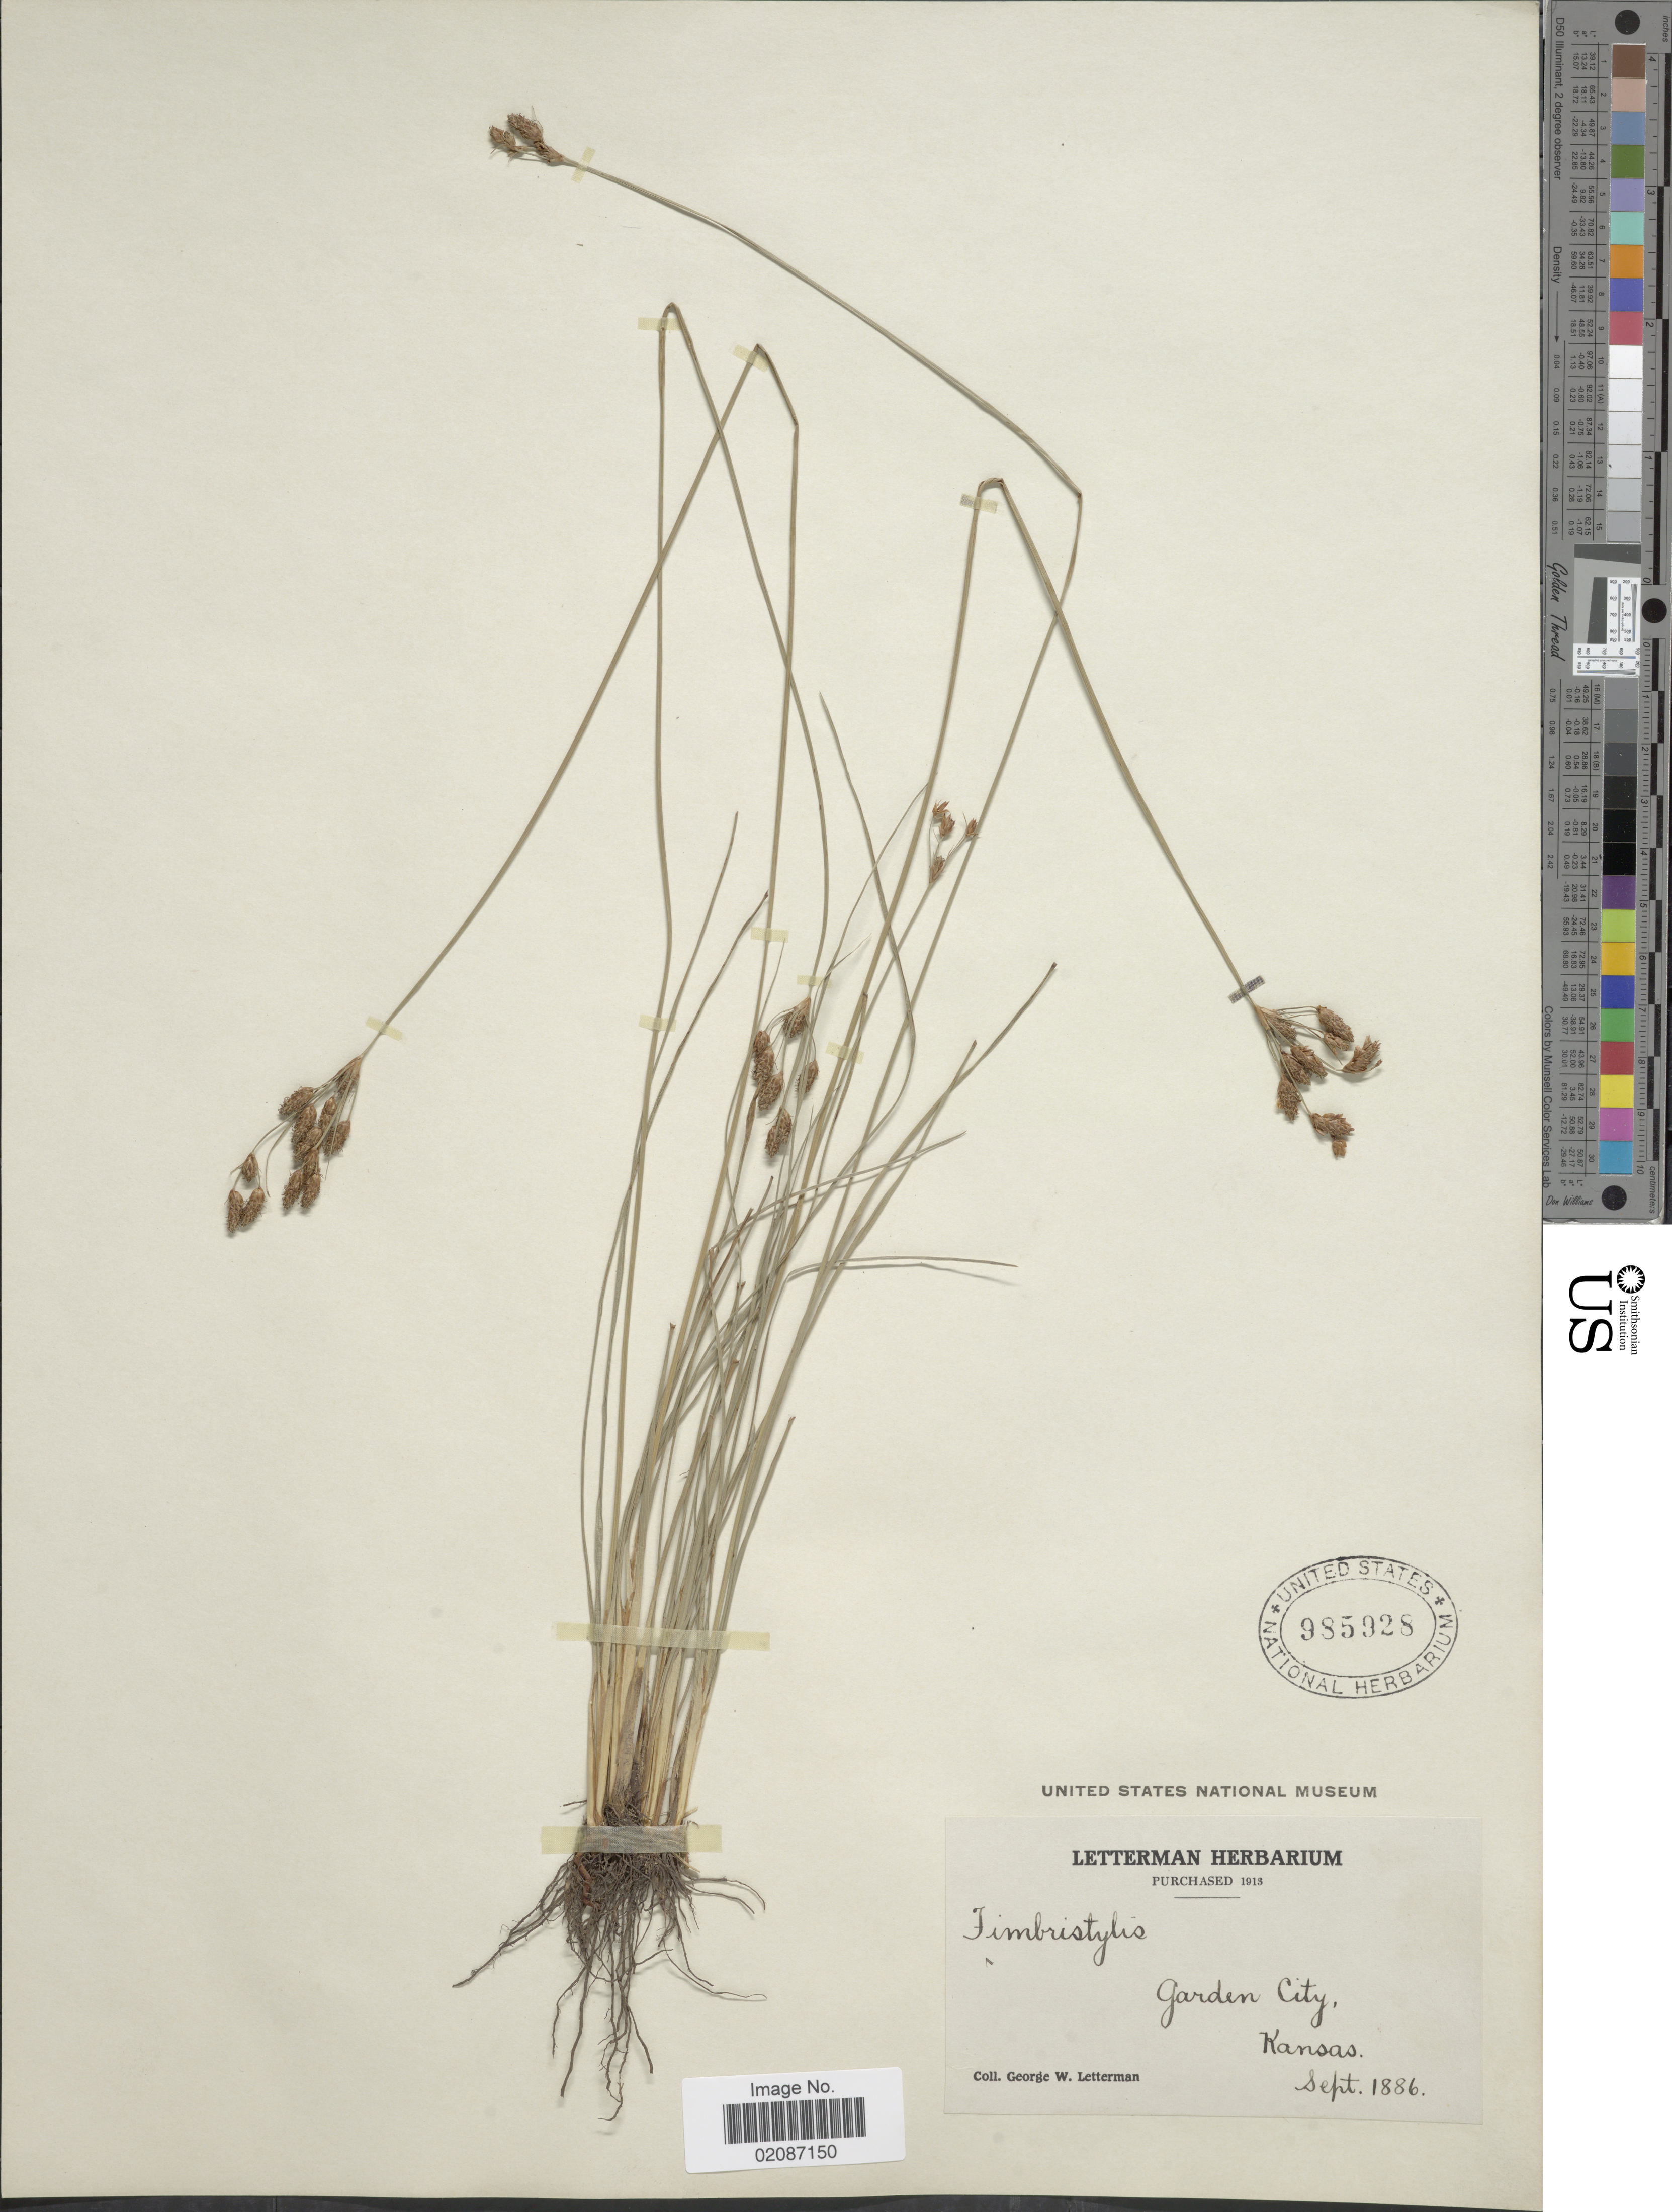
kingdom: Plantae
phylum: Tracheophyta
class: Liliopsida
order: Poales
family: Cyperaceae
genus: Fimbristylis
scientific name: Fimbristylis spadicea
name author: (L.) Vahl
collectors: G. W. Letterman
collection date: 1886-09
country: United States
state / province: Kansas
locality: Garden City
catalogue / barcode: US 985928